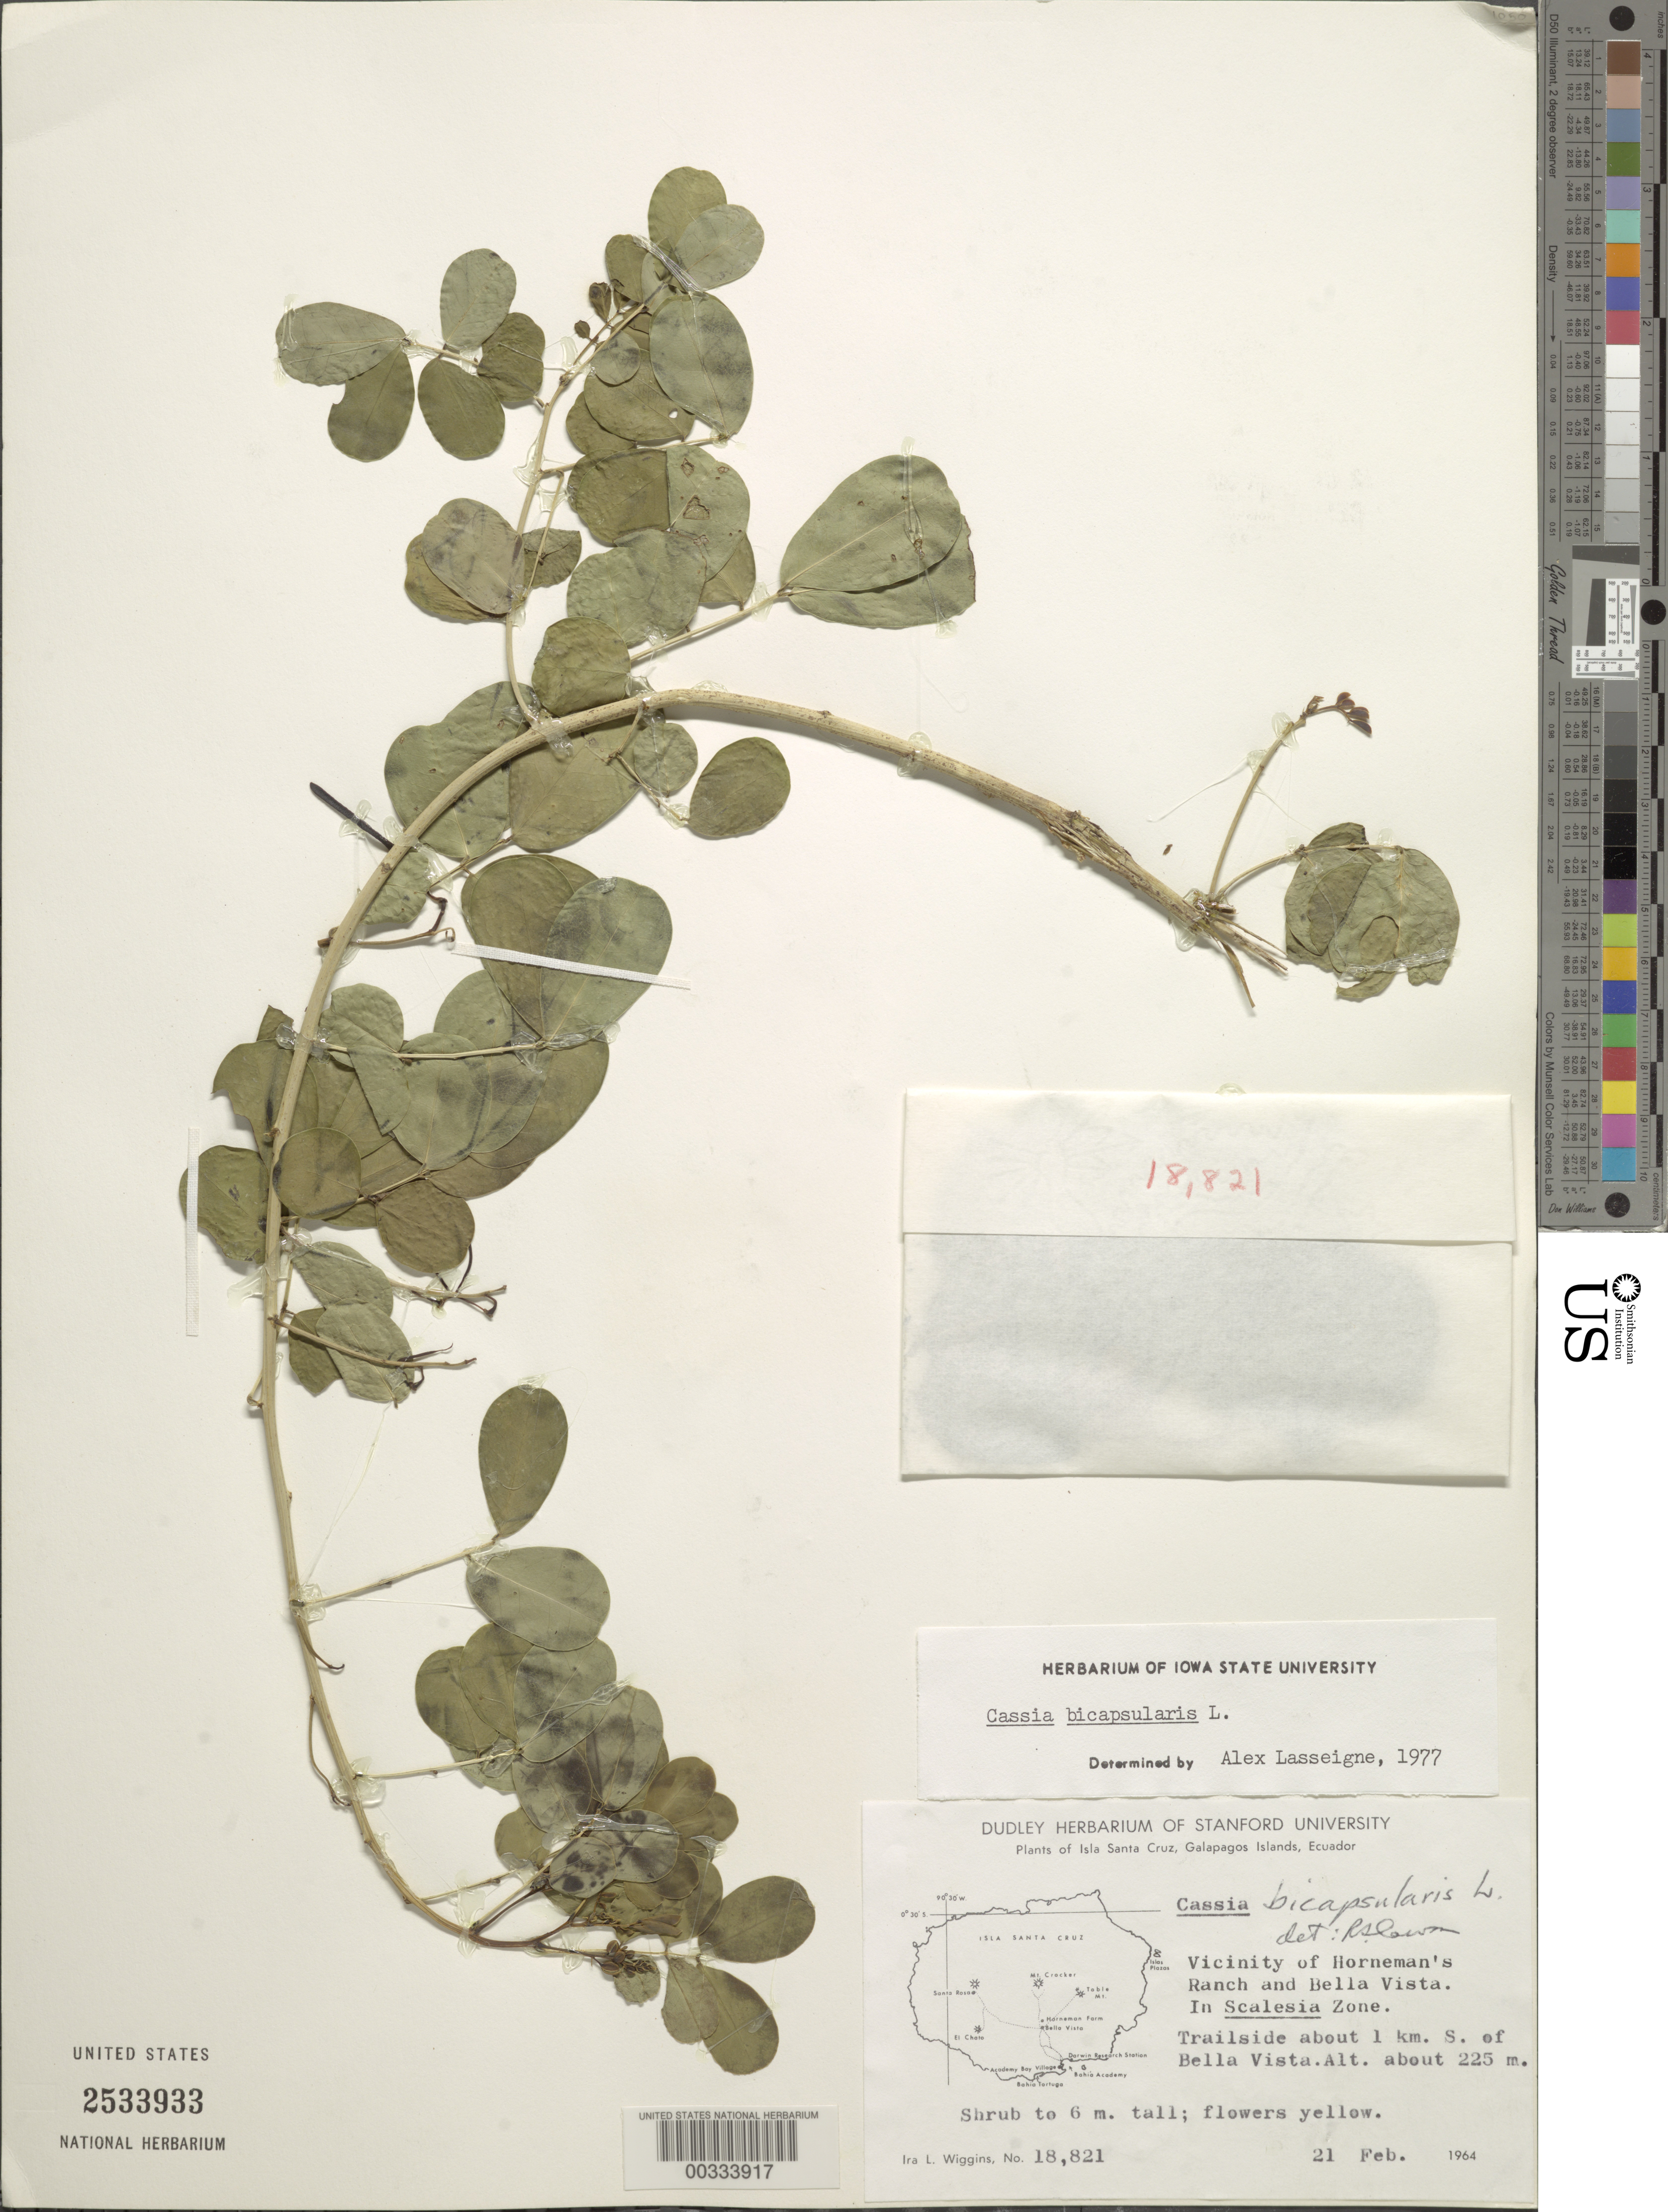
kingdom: Plantae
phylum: Tracheophyta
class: Magnoliopsida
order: Fabales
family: Fabaceae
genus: Senna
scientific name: Senna bicapsularis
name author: (L.) Roxb.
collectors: I. L. Wiggins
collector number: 18821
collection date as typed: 21 Feb 1964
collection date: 1964-02-21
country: Ecuador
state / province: Colón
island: Santa Cruz [Indefatigable, Chaves]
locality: Trailside about 1 km S of Bella Vista; vicinity of Horneman's Ranch and Bella Vista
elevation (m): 225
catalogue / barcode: US 2533933